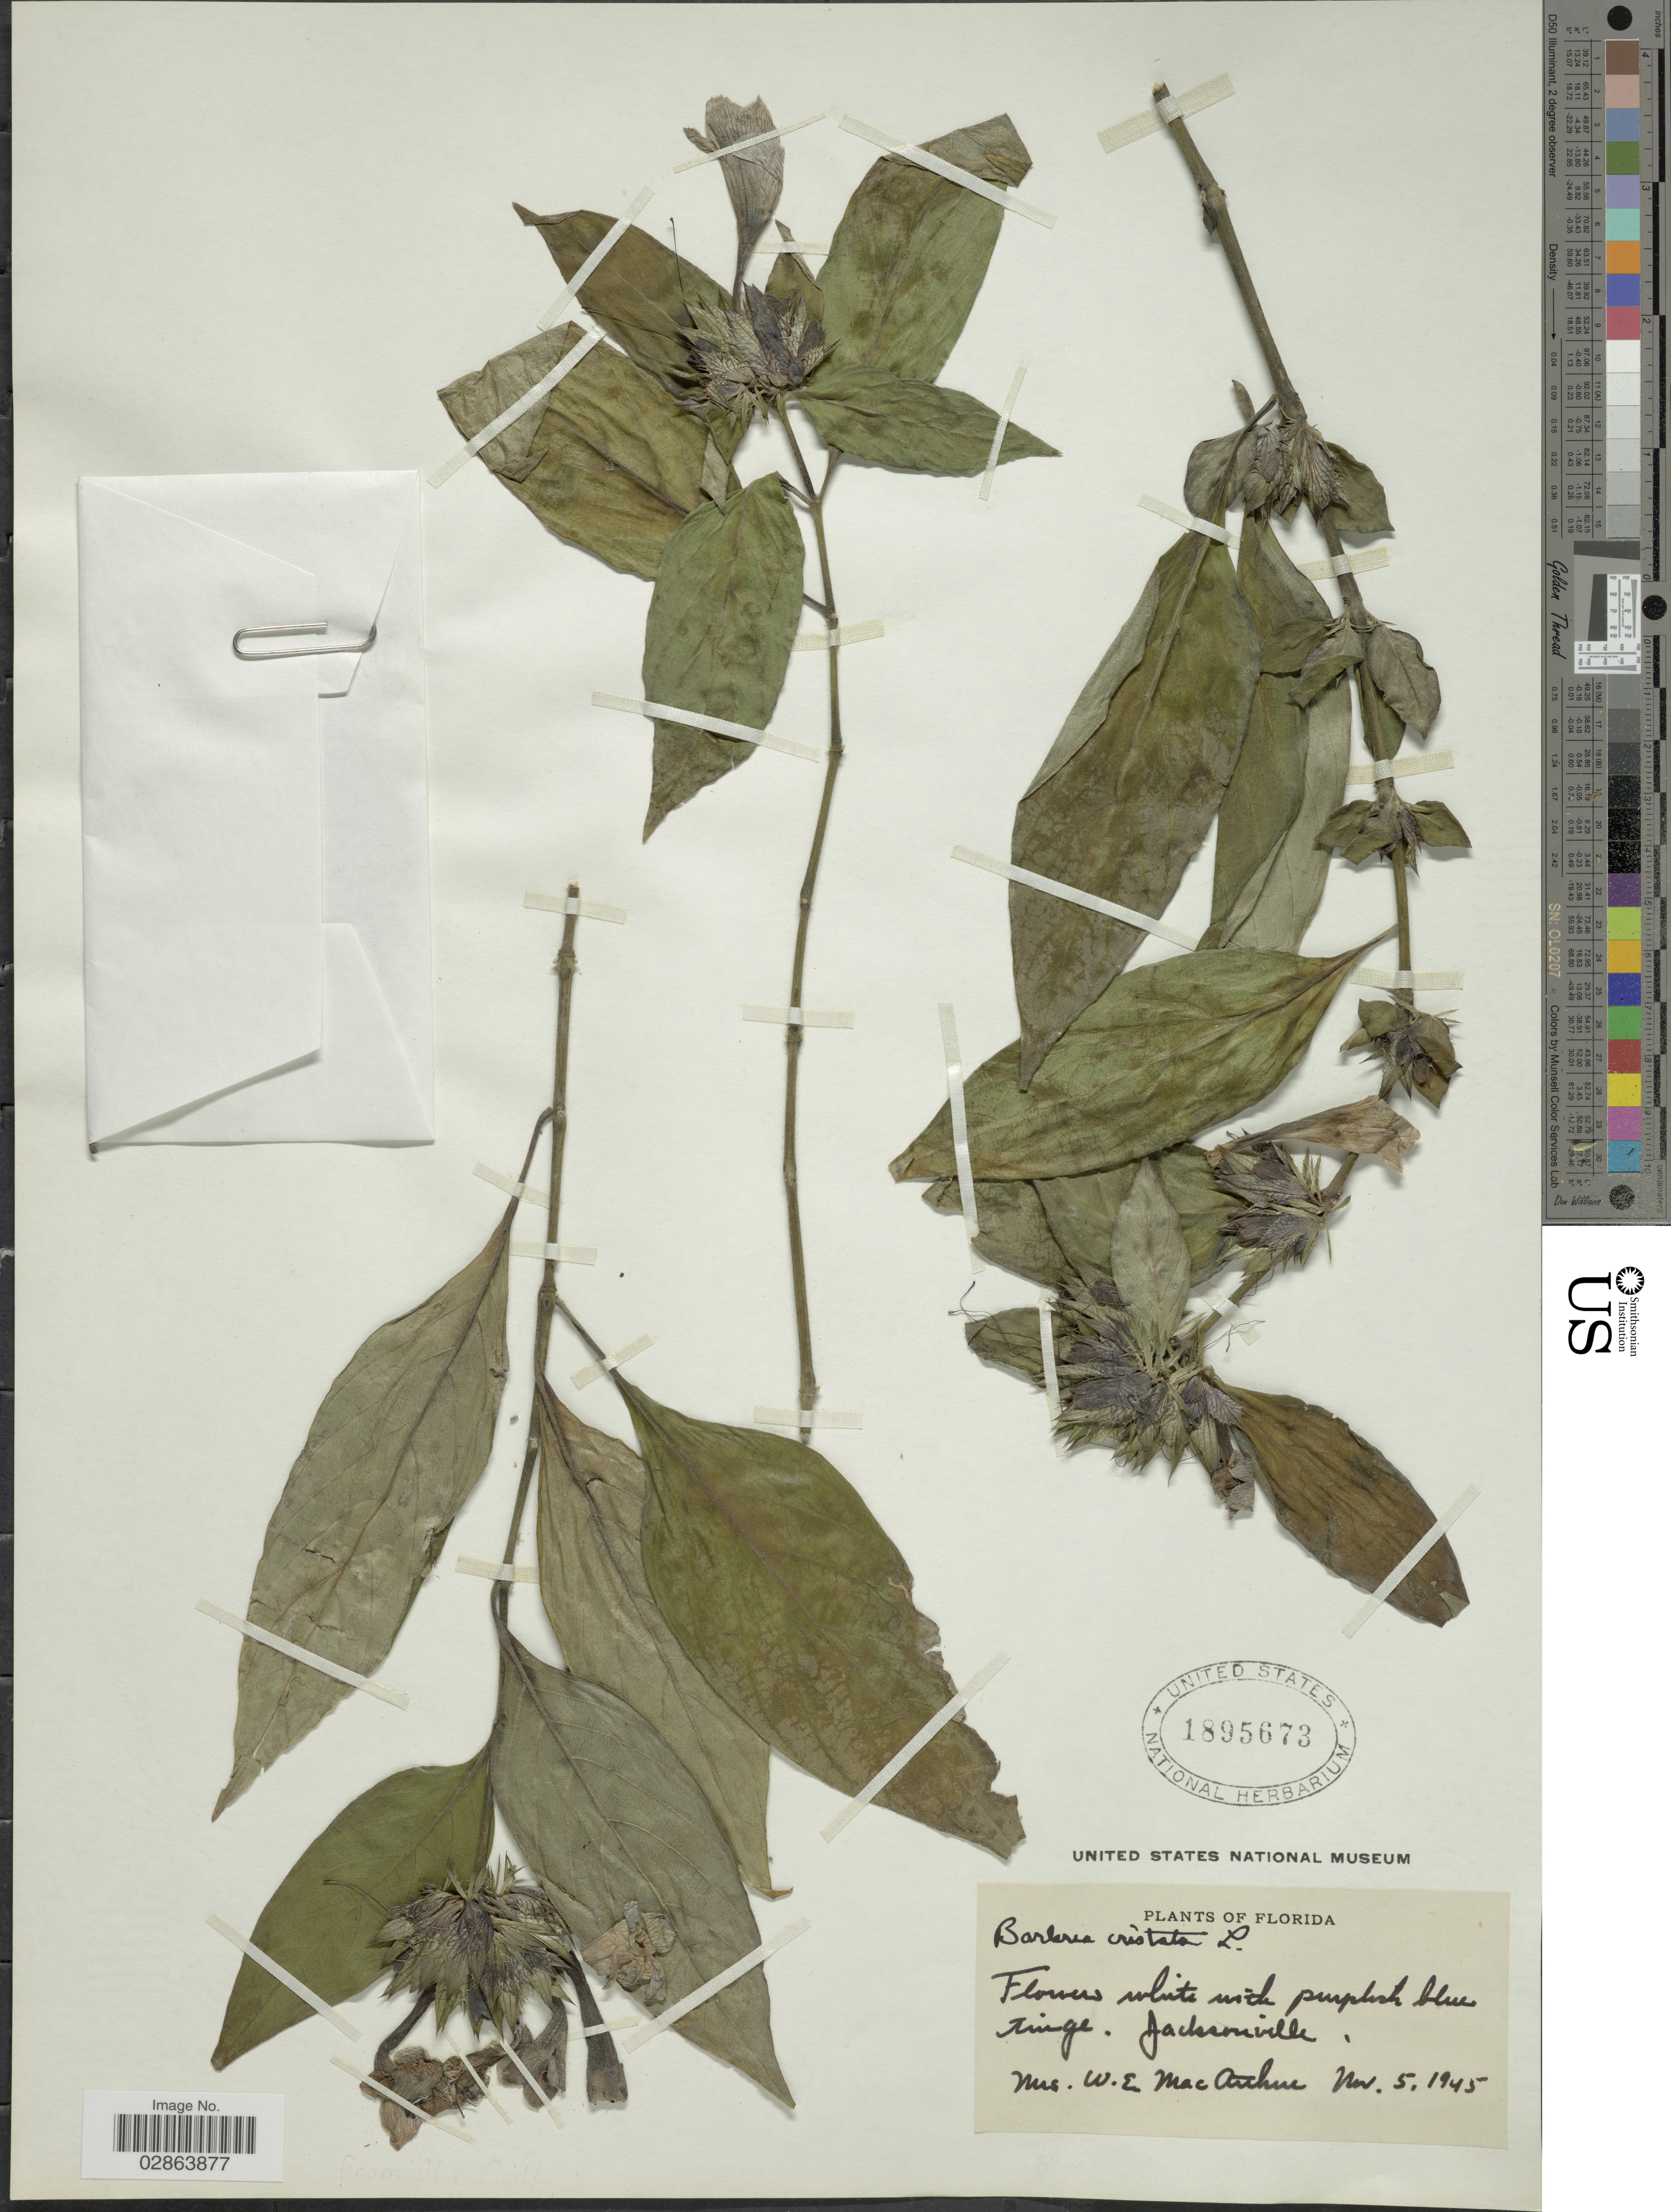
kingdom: Plantae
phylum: Tracheophyta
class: Magnoliopsida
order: Lamiales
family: Acanthaceae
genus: Barleria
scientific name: Barleria cristata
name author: L.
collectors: M. MacArthur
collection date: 1945-11-05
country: United States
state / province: Florida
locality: Jacksonville.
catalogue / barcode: US 1895673